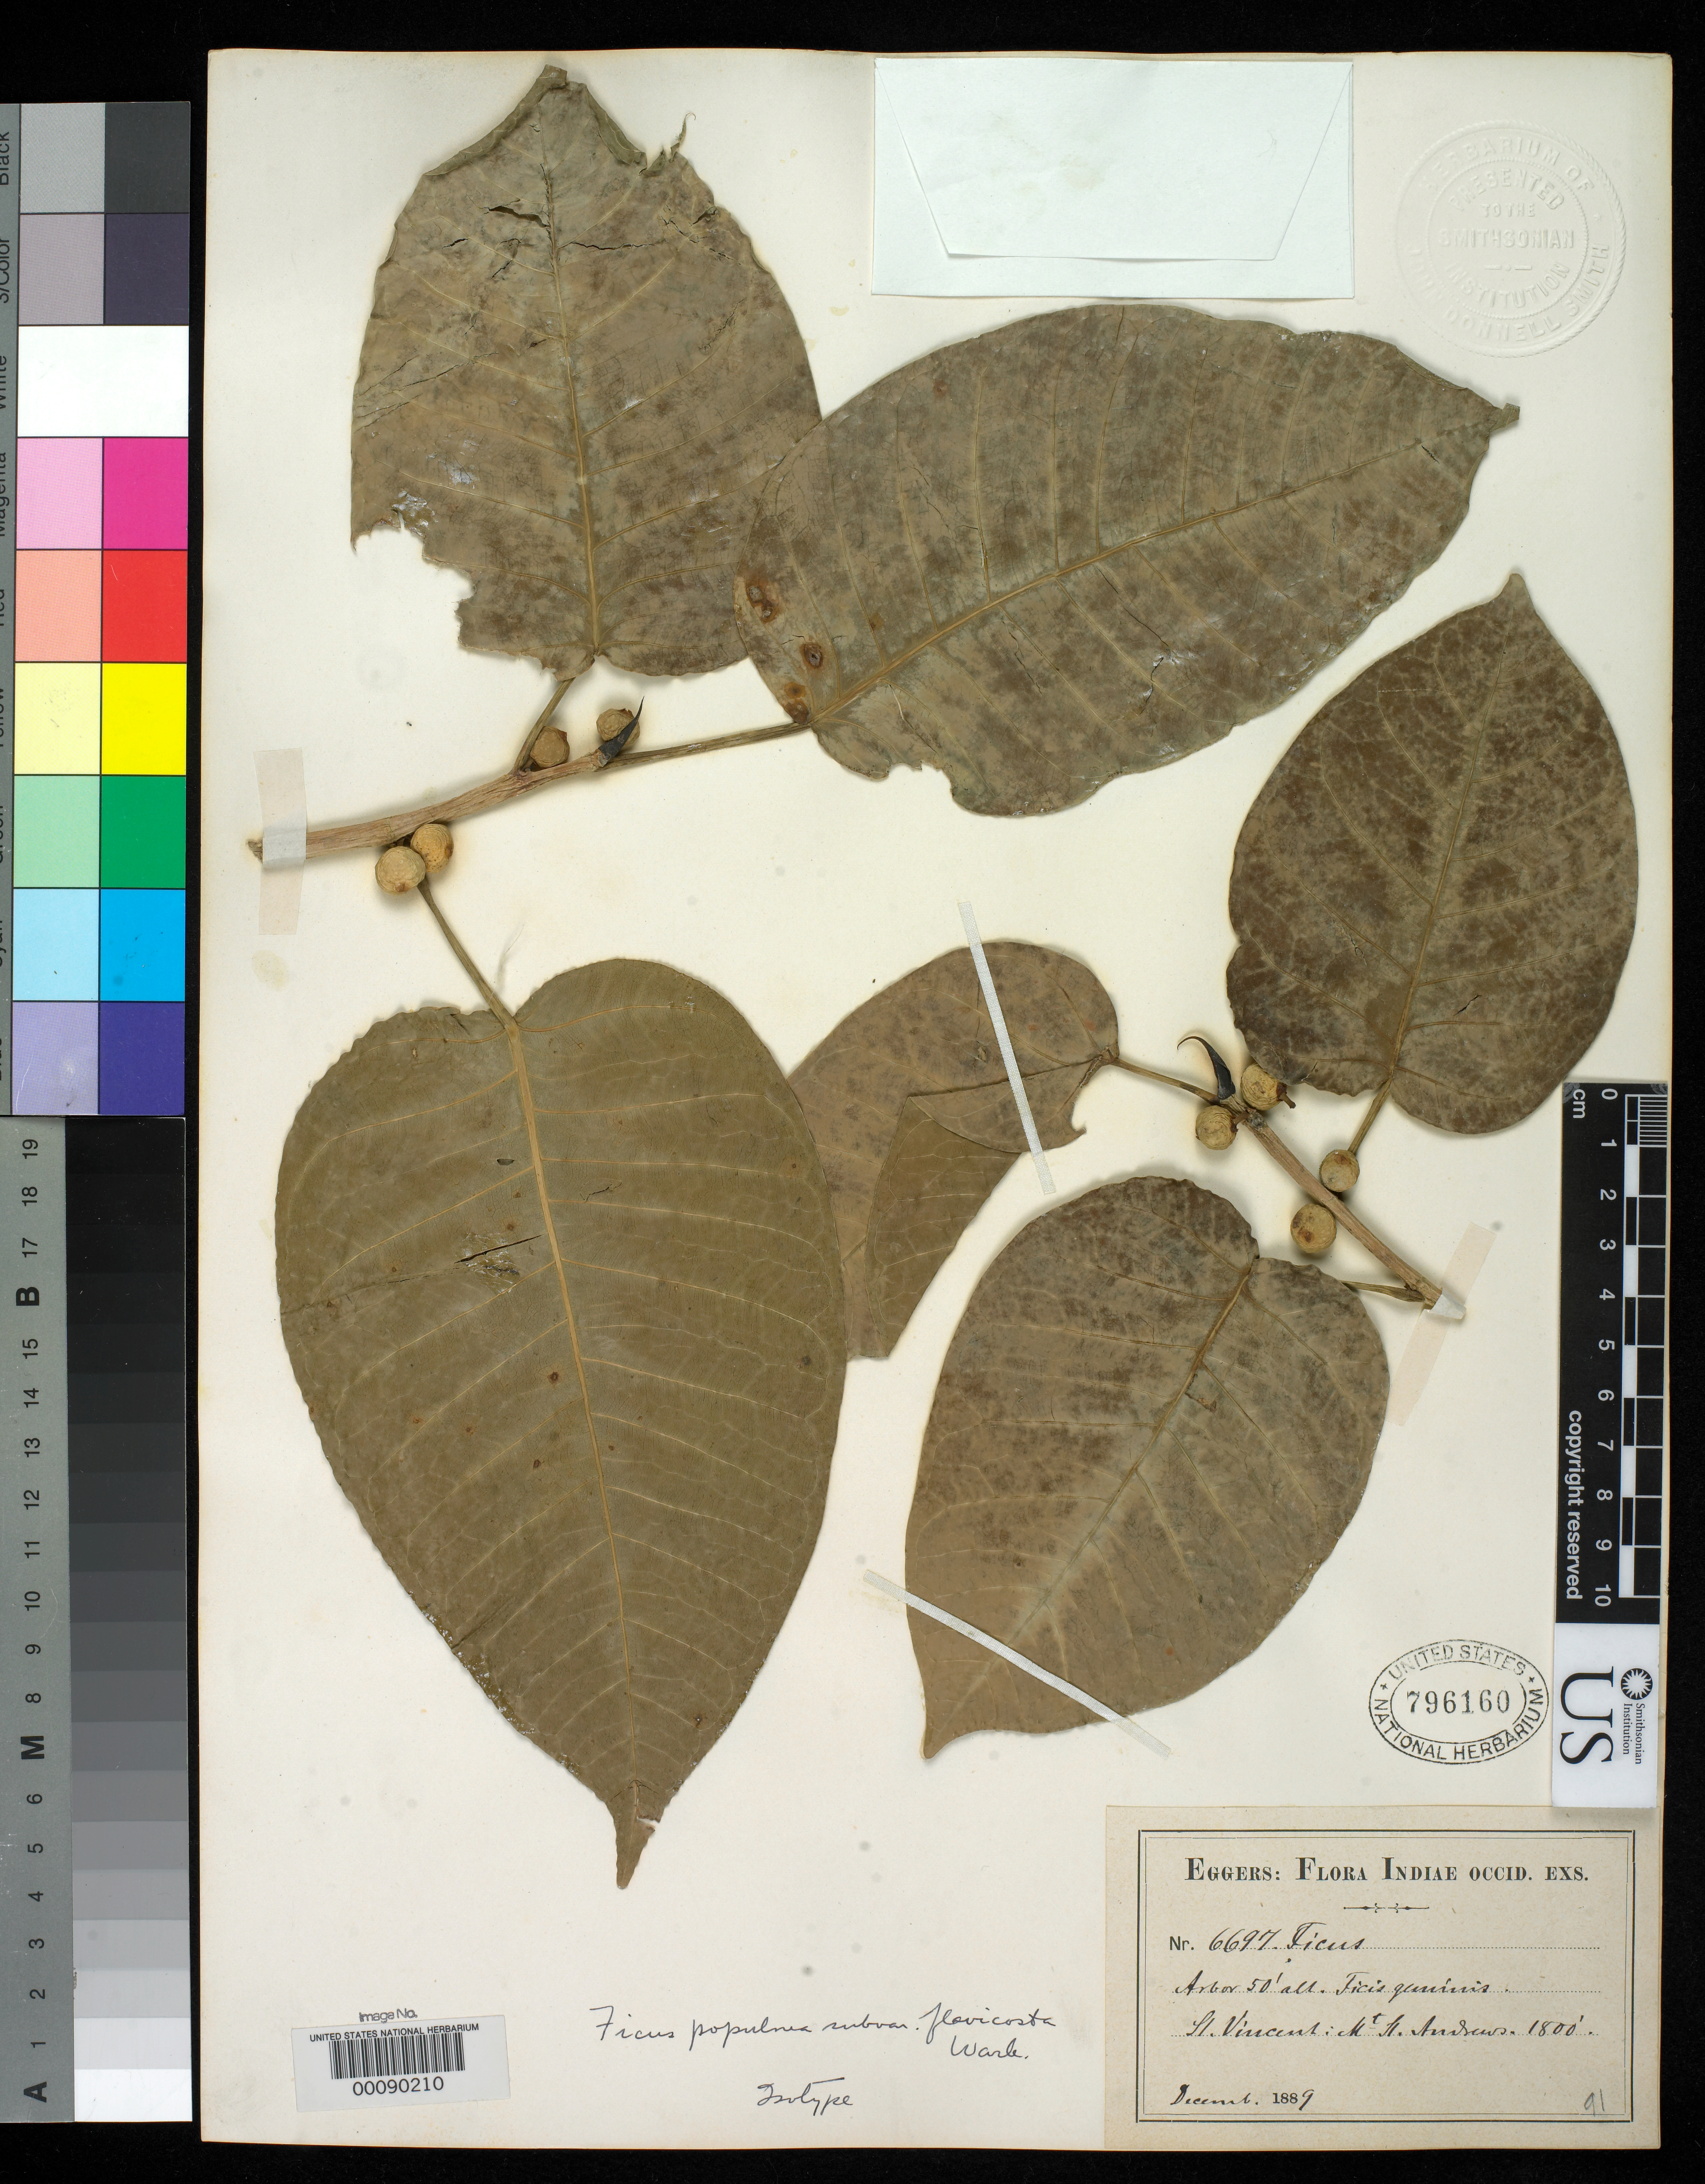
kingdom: Plantae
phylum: Tracheophyta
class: Magnoliopsida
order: Rosales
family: Moraceae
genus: Ficus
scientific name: Ficus populnea subvar. flavicosta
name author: Warb. in Urb.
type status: Syntype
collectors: H. F. A. von Eggers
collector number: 6697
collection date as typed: Dec 1889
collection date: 1889-12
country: St. Vincent - Grenadines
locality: St. Andrews.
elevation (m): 549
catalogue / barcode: US 796160